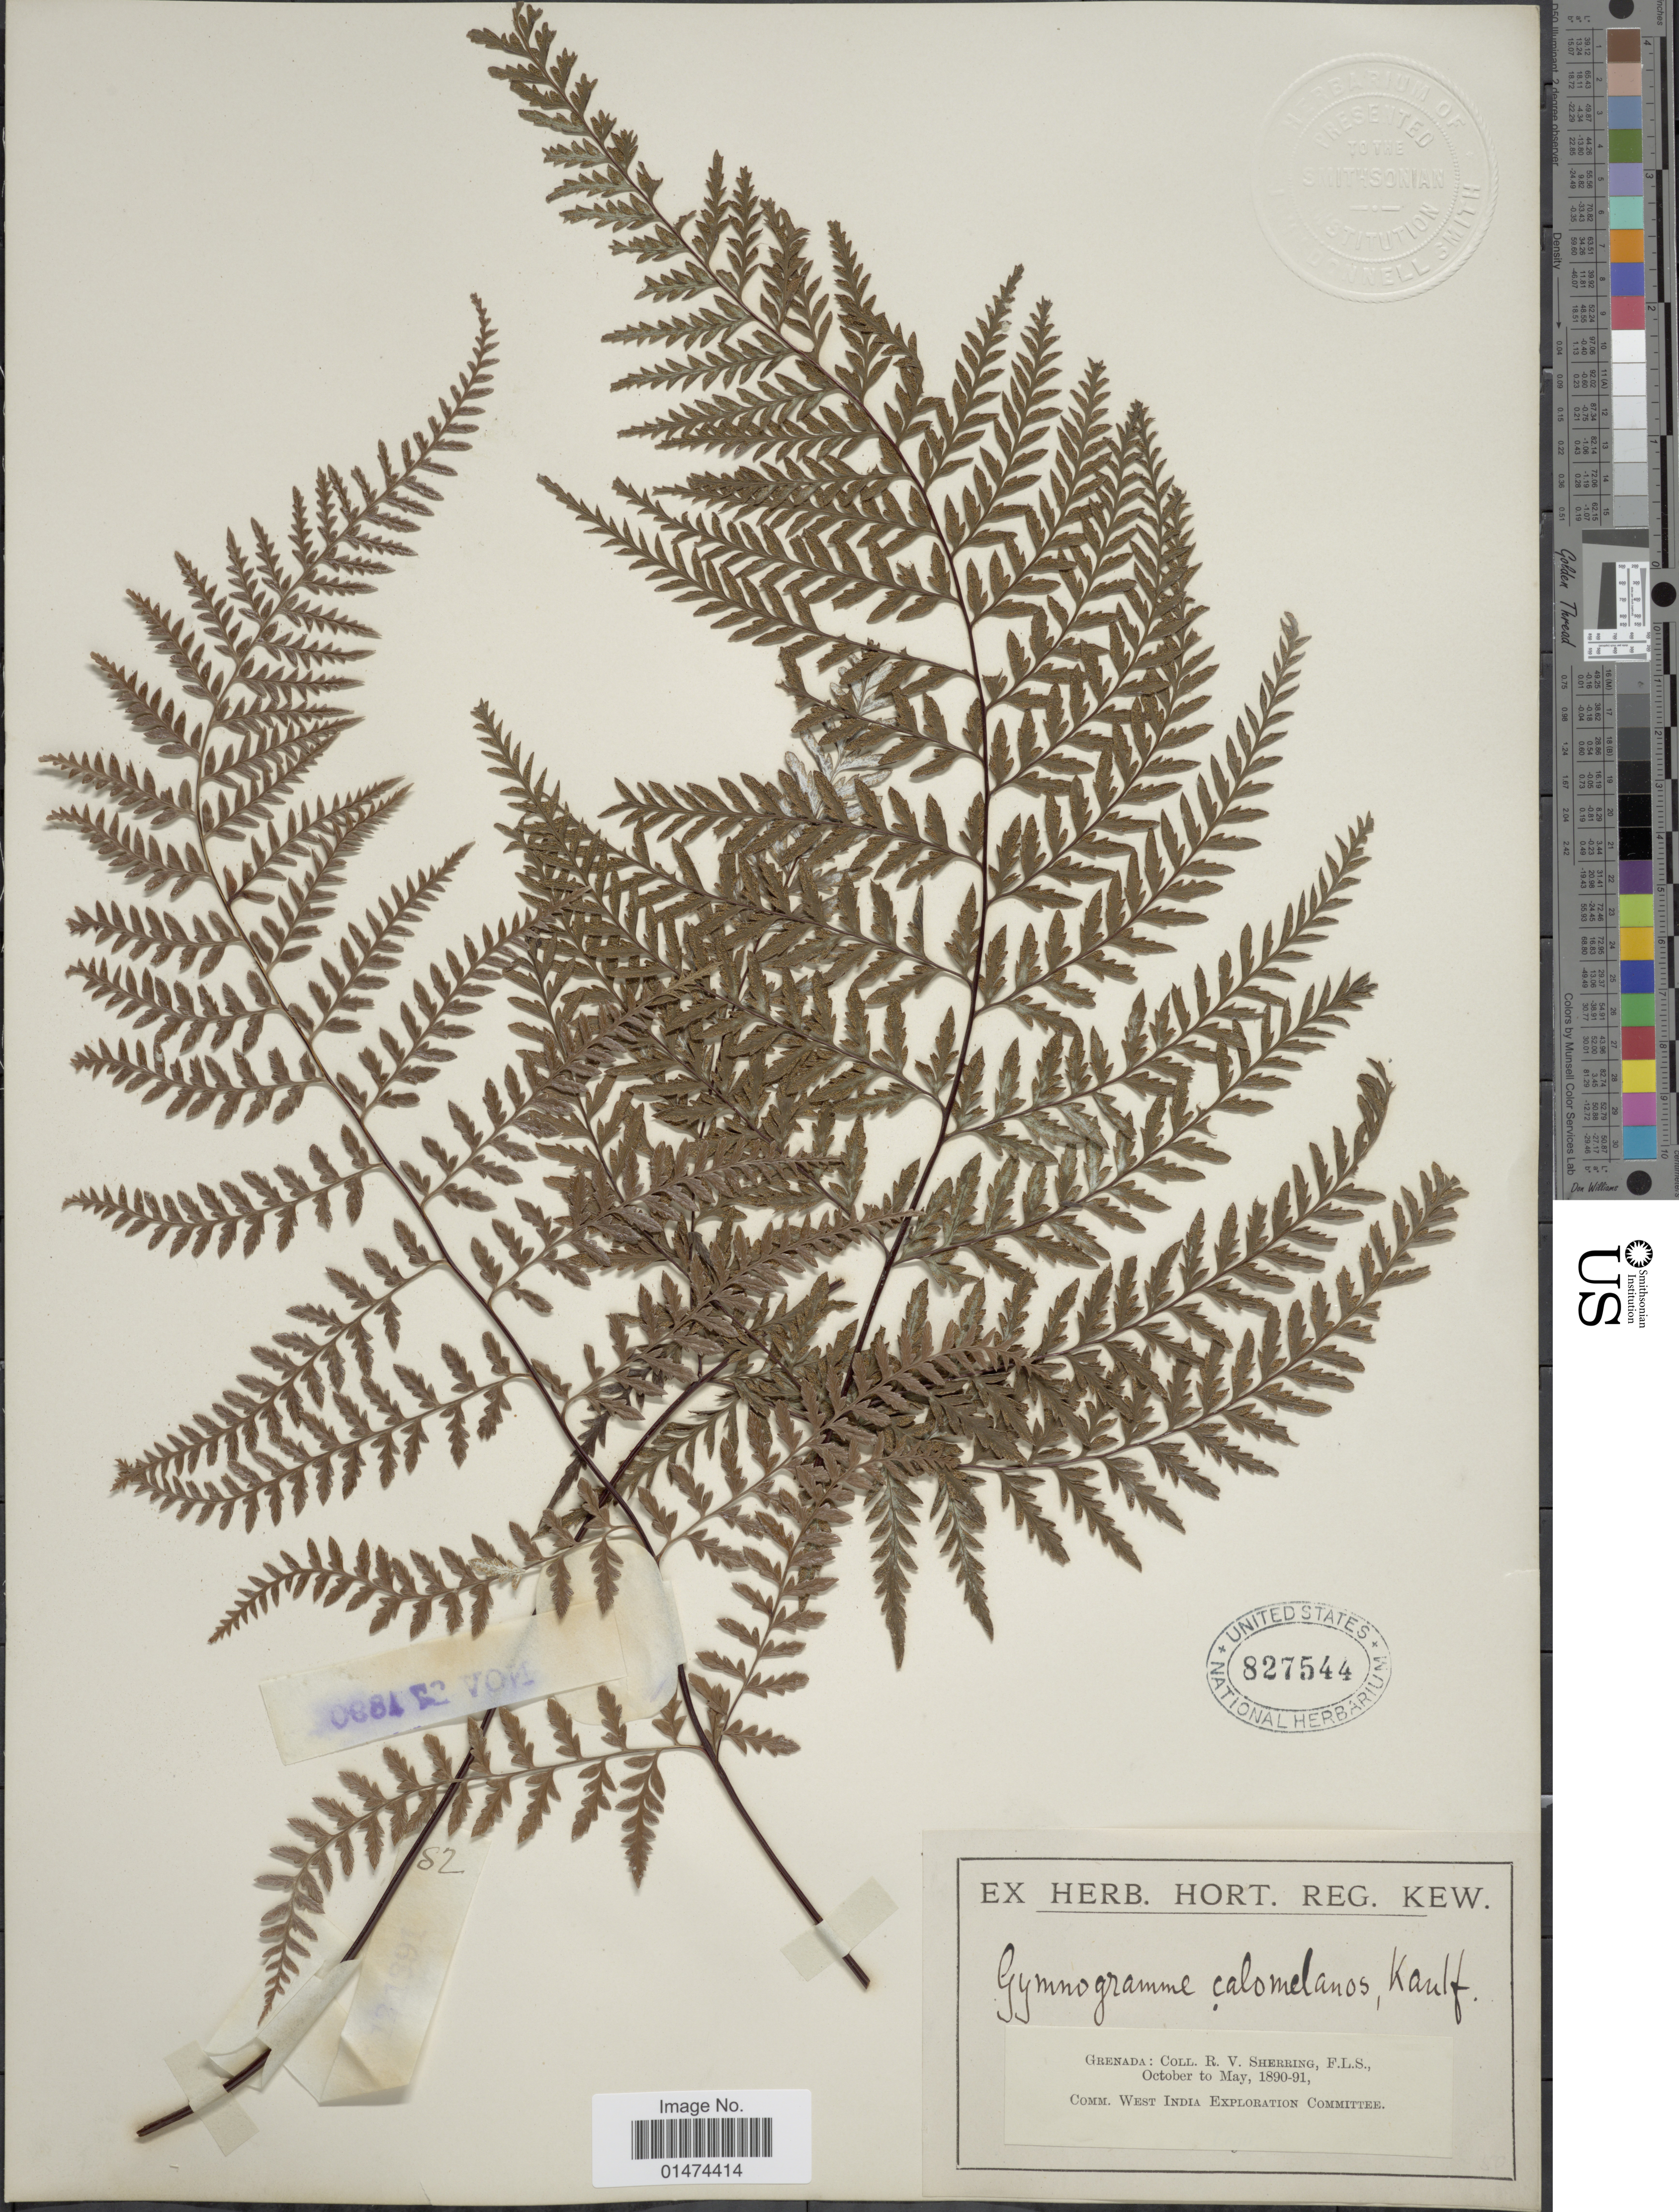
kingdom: Plantae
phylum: Tracheophyta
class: Polypodiopsida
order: Polypodiales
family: Pteridaceae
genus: Pityrogramma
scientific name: Pityrogramma calomelanos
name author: (L.) Link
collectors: R. Sherring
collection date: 1890/1891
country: Grenada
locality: Grenada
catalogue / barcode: US 827544